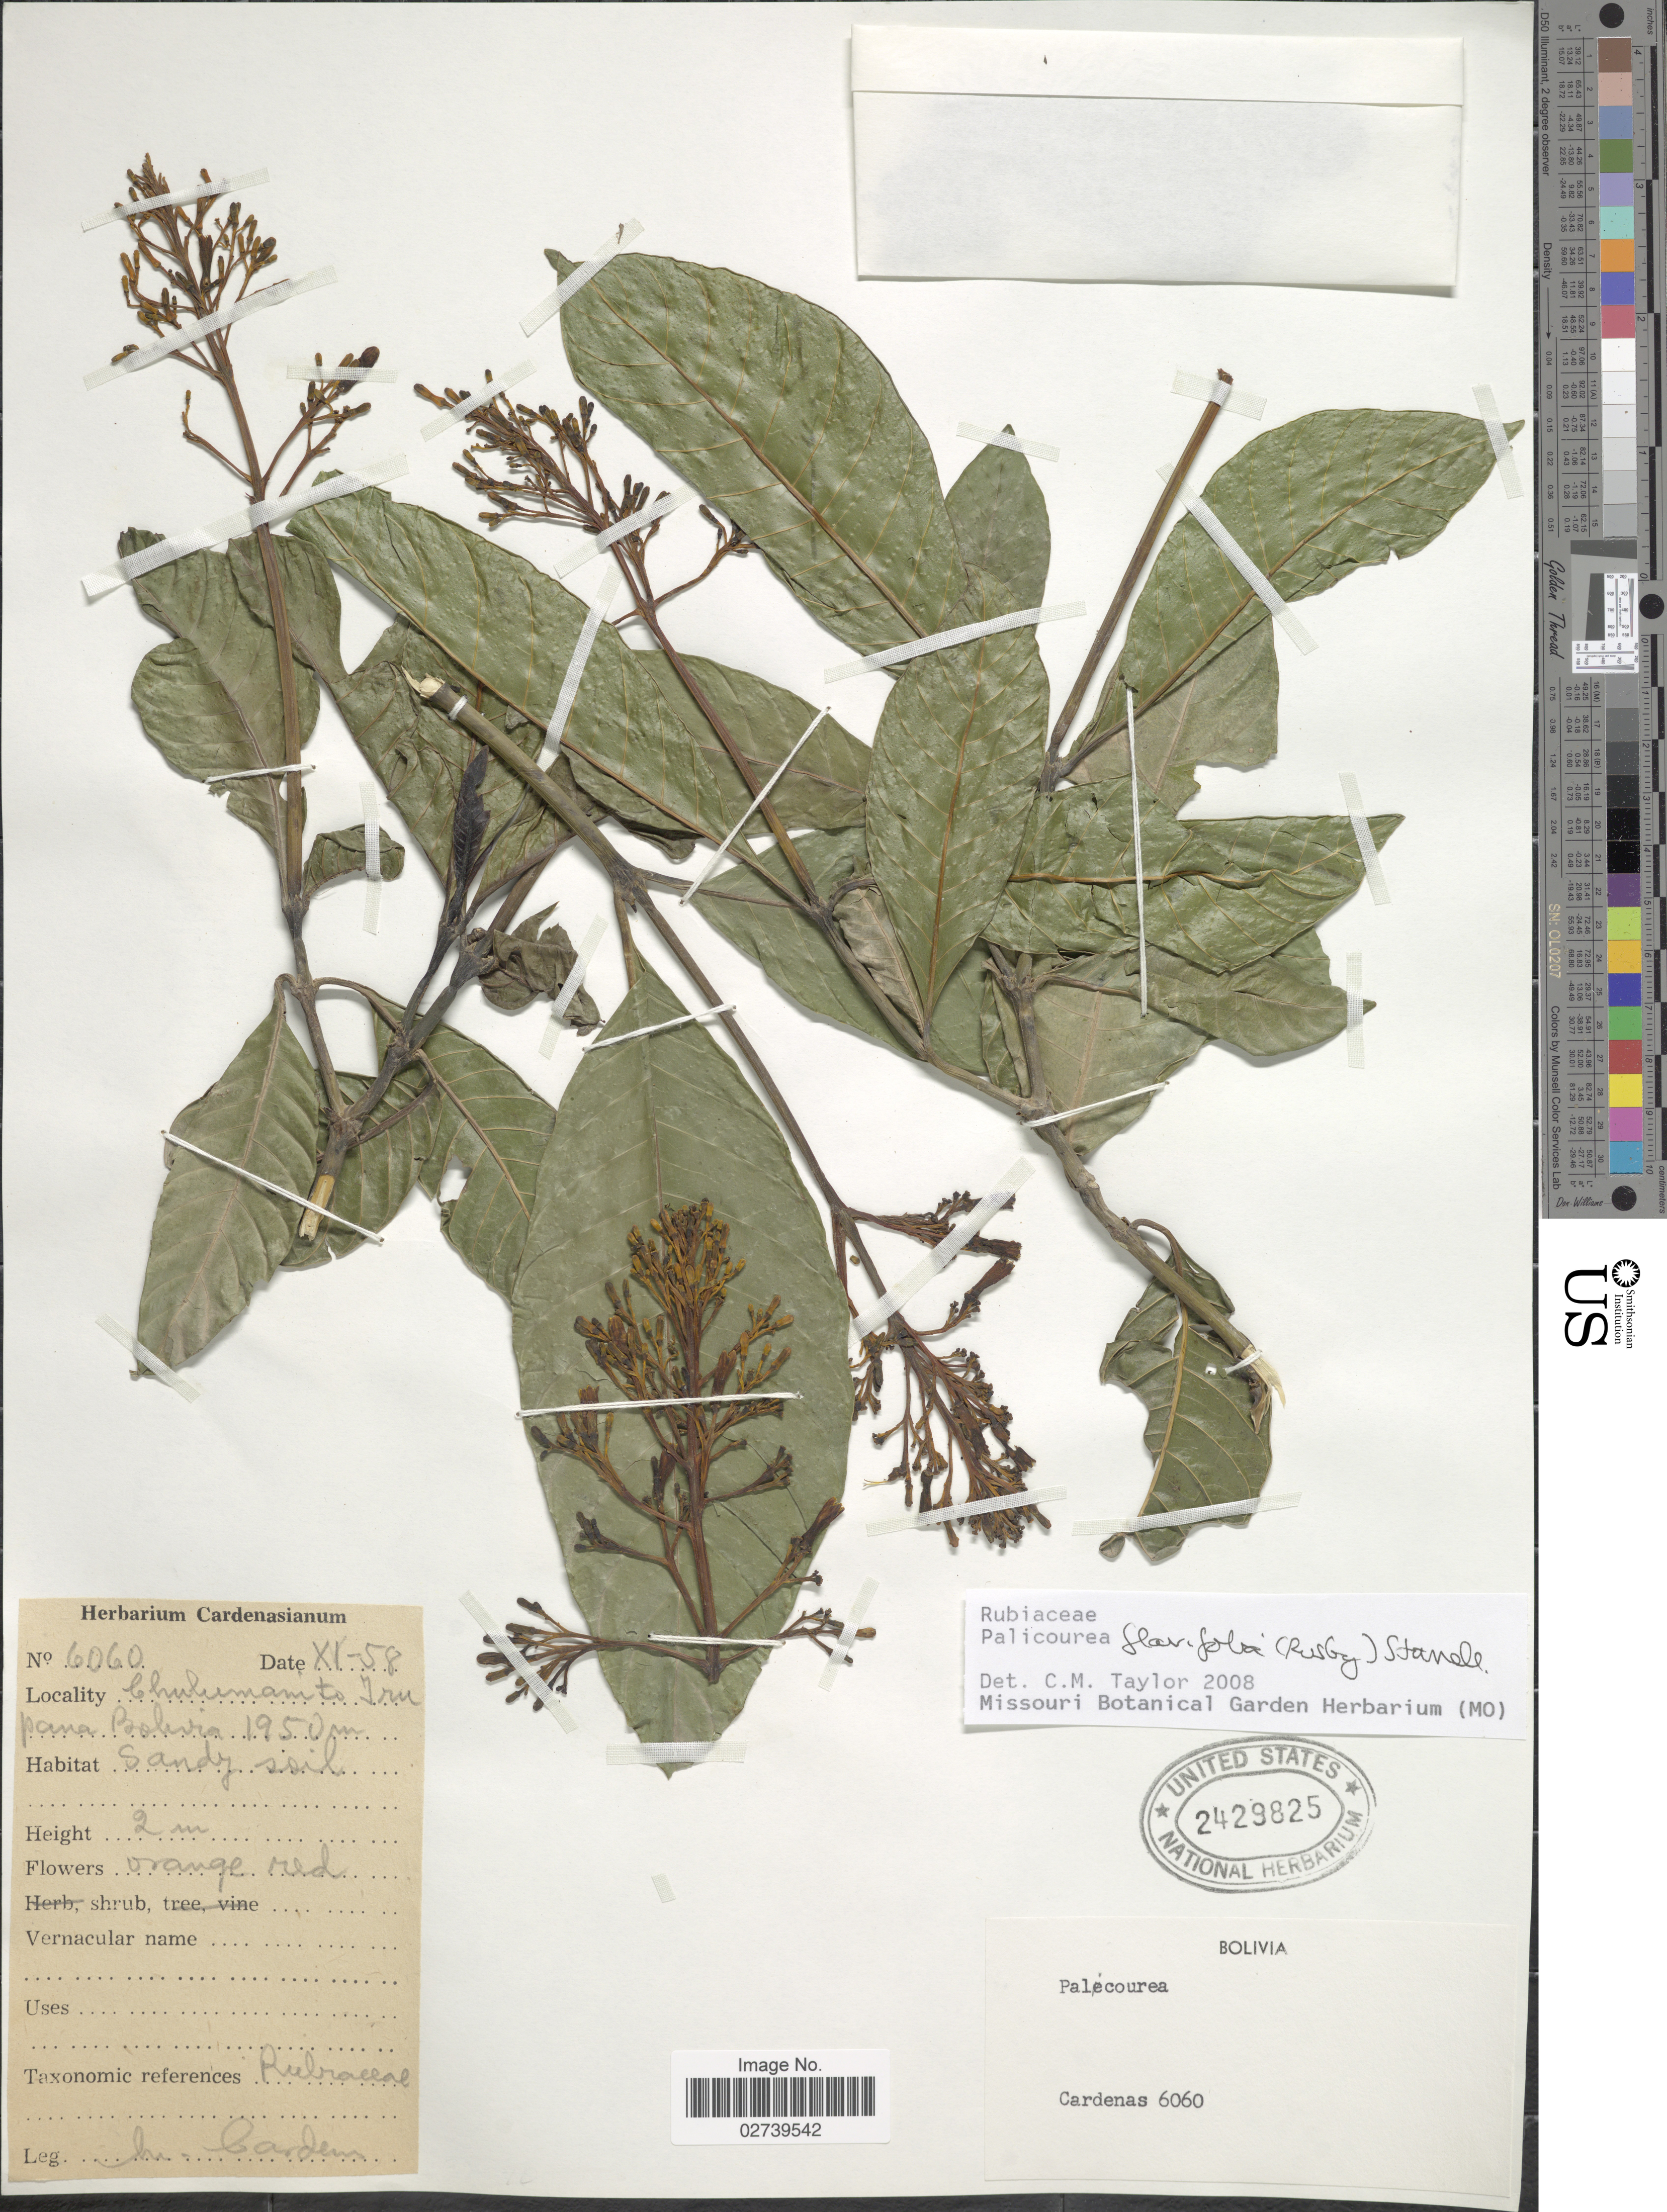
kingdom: Plantae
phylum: Tracheophyta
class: Magnoliopsida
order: Gentianales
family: Rubiaceae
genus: Palicourea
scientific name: Palicourea flavifolia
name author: (Rusby) Standl.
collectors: M. Cárdenas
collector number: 6060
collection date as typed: Transcribed d/m/y: /11/58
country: Bolivia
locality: Chulumani to Irupana.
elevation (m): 1950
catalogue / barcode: US 2429825